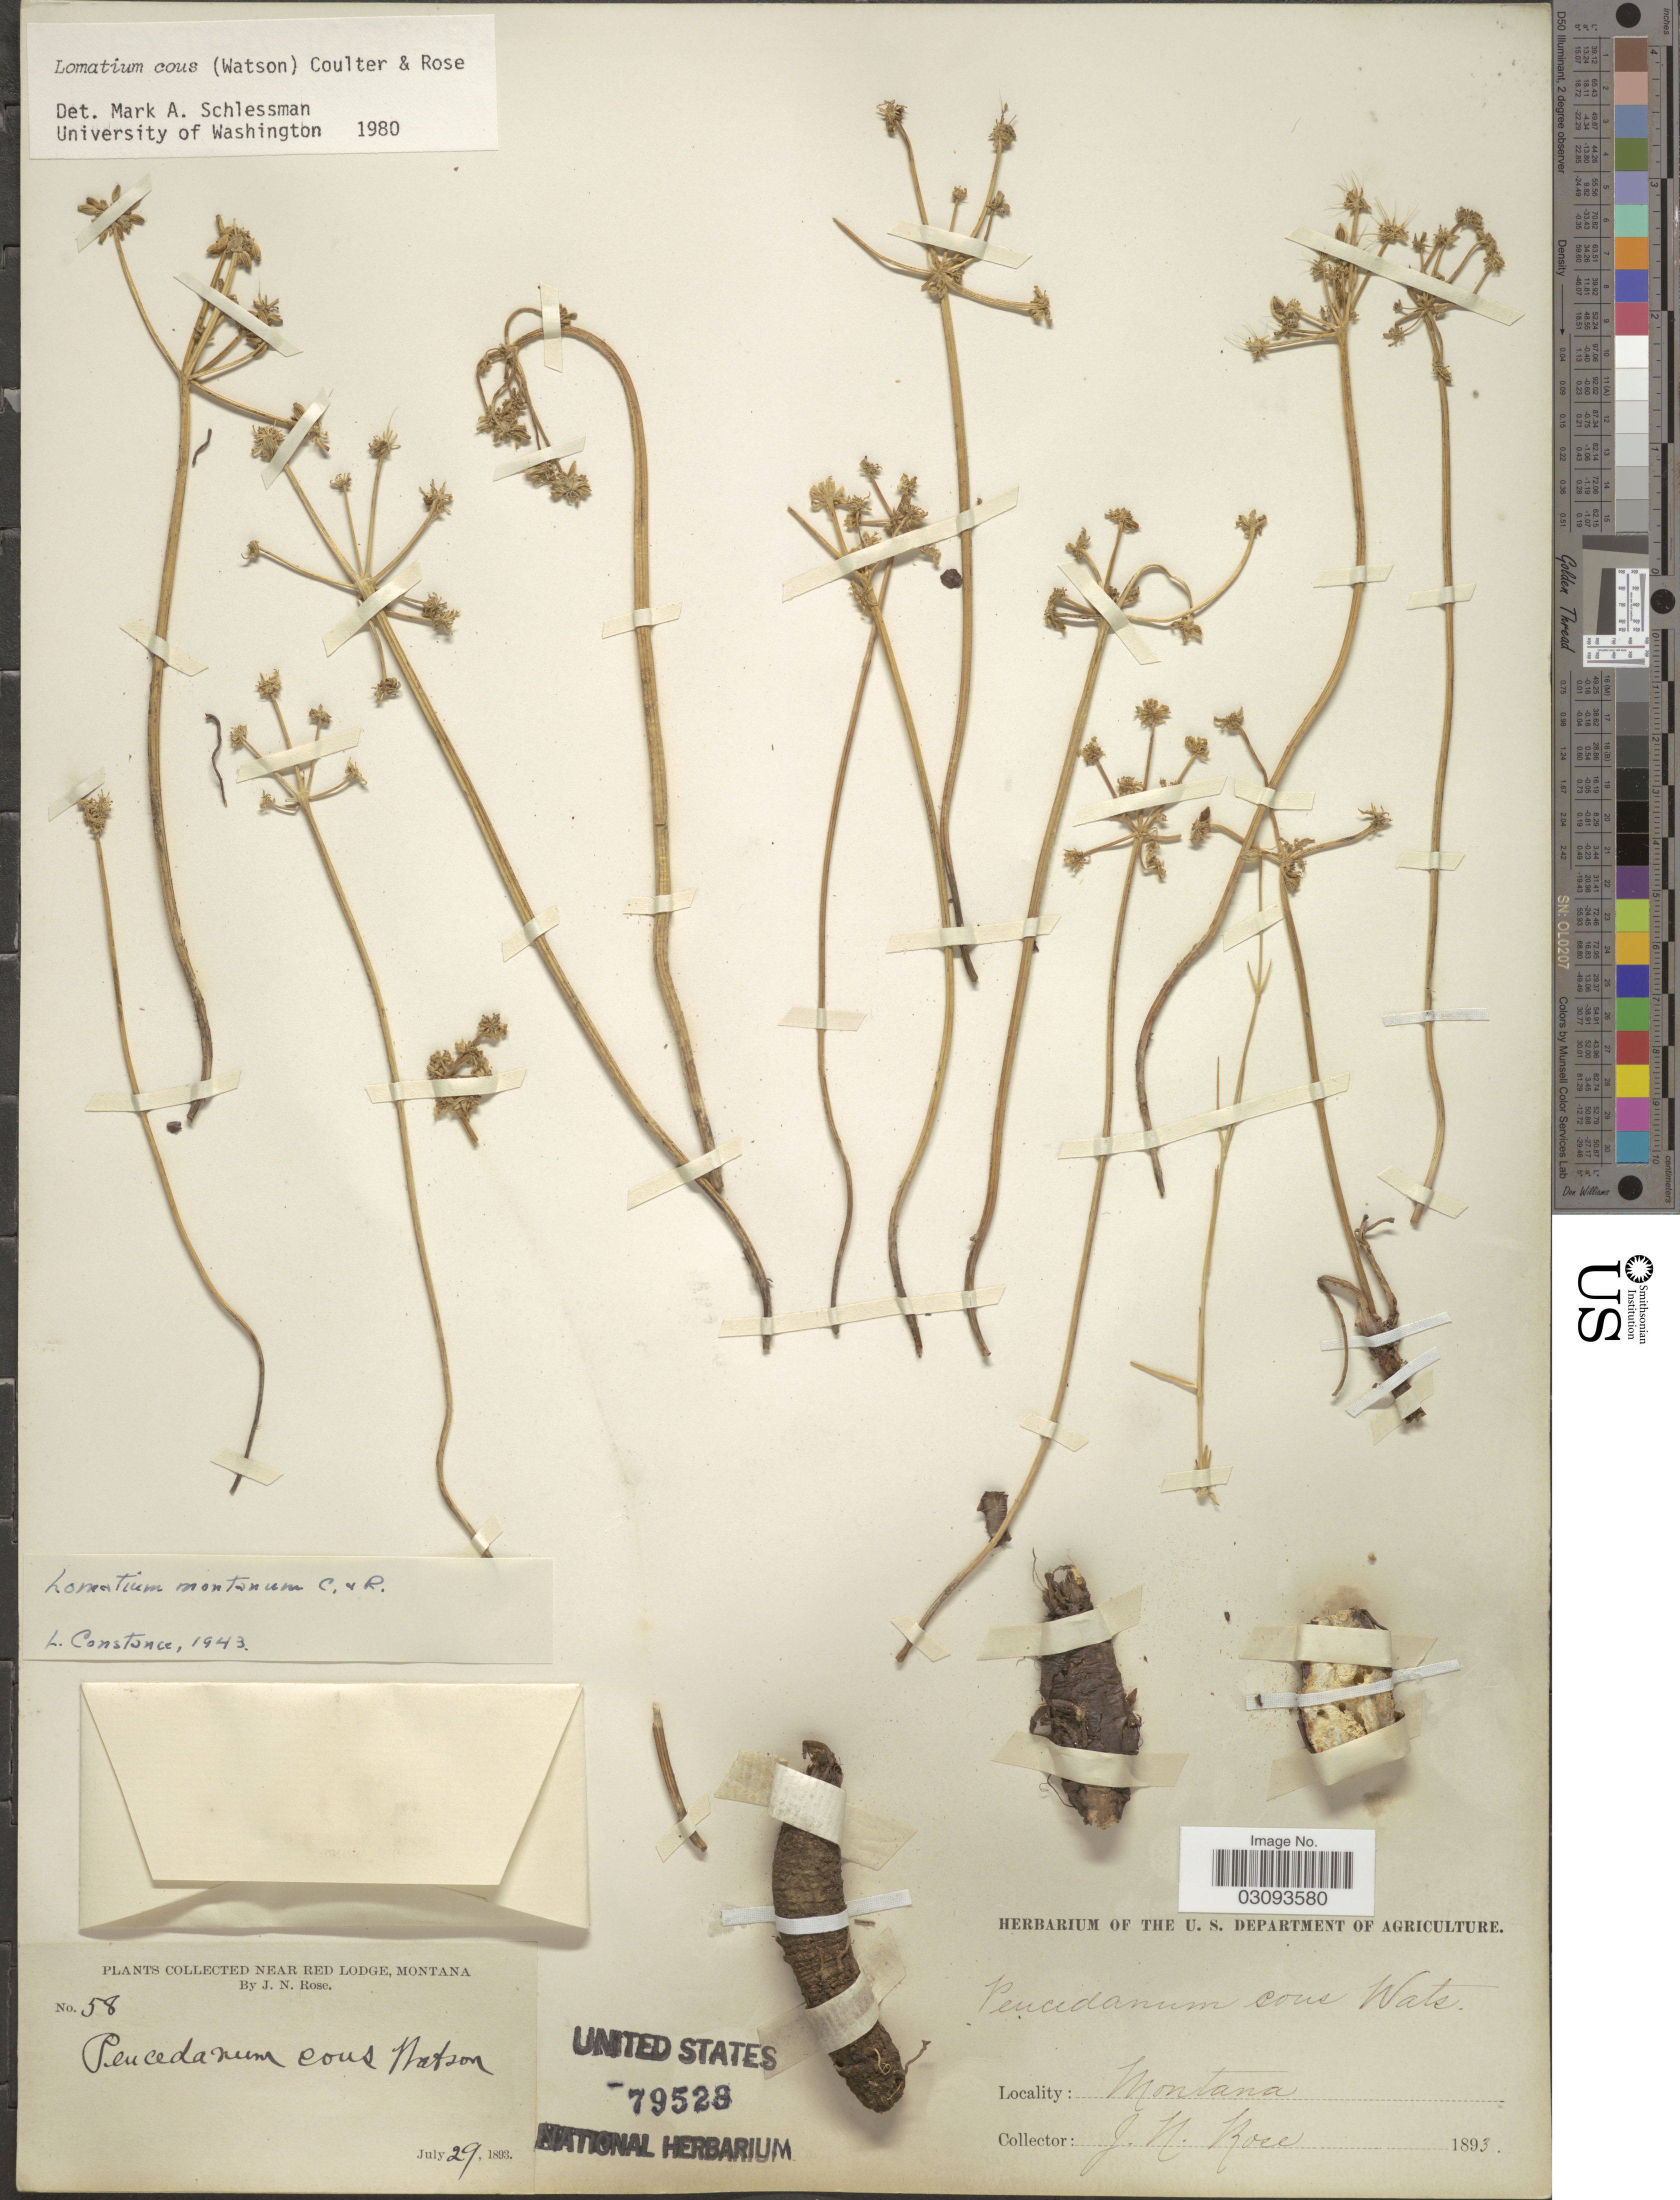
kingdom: Plantae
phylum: Tracheophyta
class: Magnoliopsida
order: Apiales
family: Apiaceae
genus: Lomatium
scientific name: Lomatium cous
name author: (S. Watson) J.M. Coult. & Rose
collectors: J. N. Rose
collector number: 58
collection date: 1893-07-29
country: United States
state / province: Montana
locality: Near Red Lodge.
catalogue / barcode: US 79528